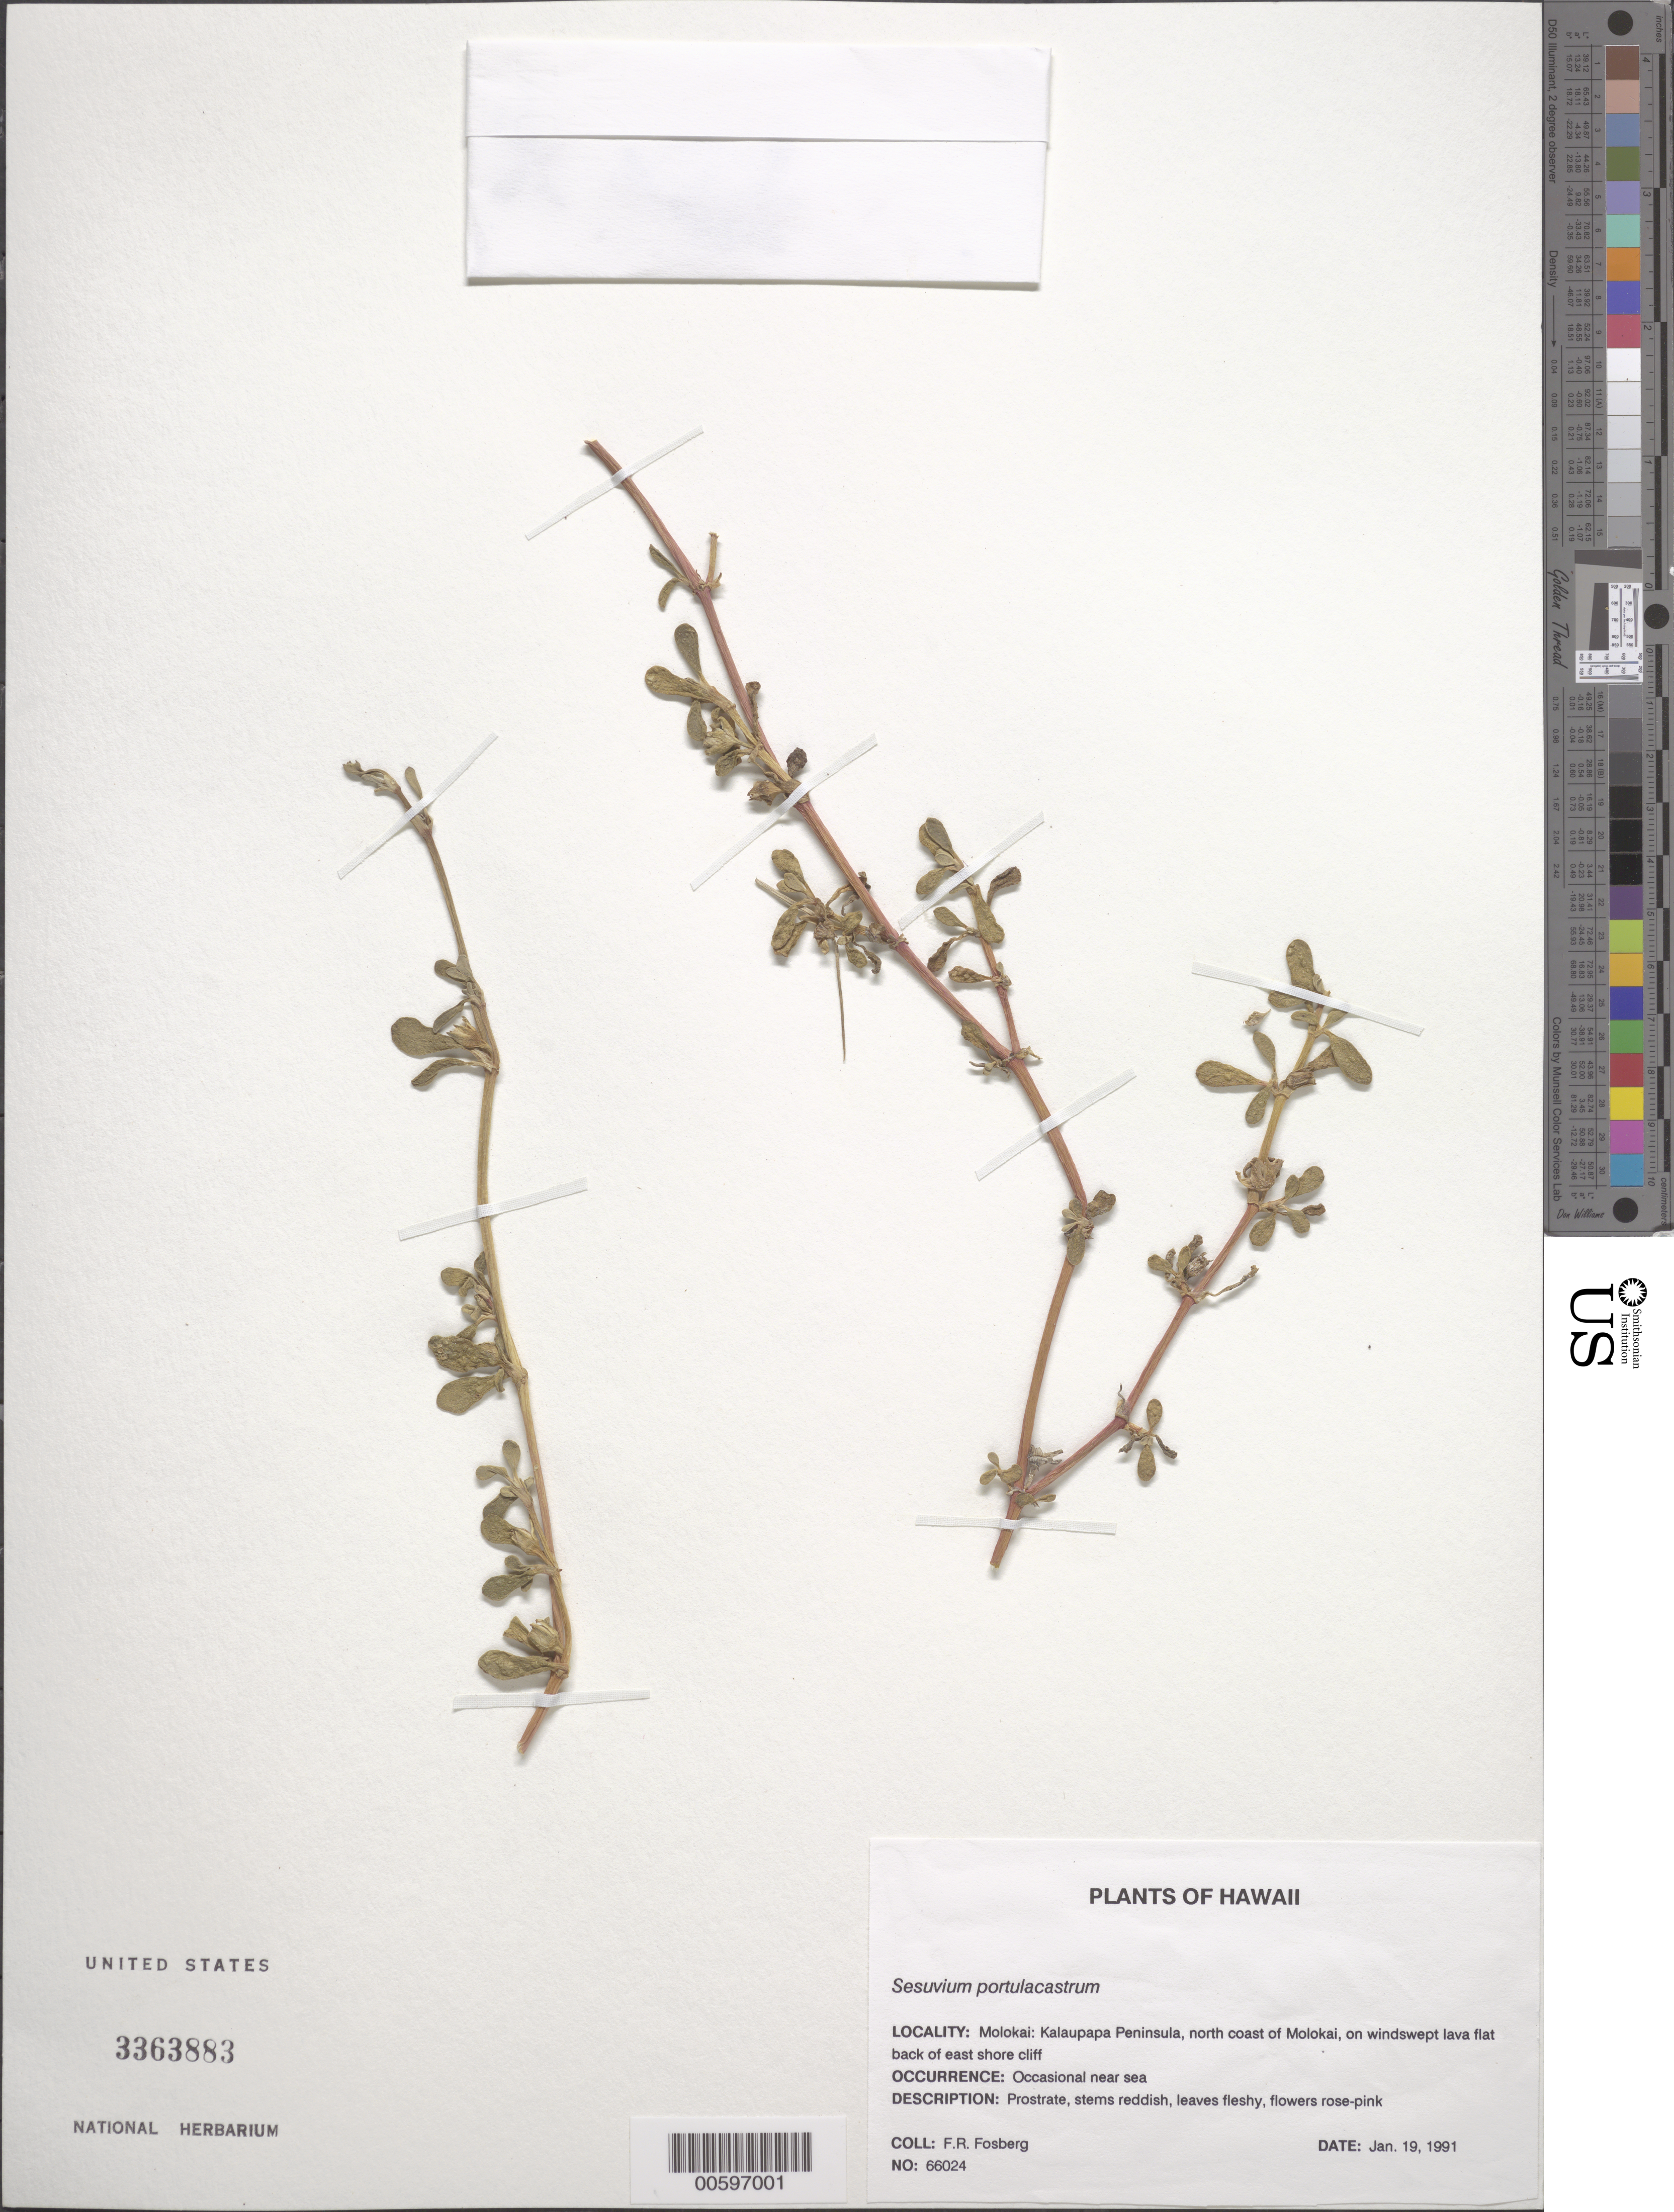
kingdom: Plantae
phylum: Tracheophyta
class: Magnoliopsida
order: Caryophyllales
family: Aizoaceae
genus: Sesuvium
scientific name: Sesuvium portulacastrum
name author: (L.) L.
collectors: F. R. Fosberg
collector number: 66024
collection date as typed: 19 Jan 1991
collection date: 1991-01-19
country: United States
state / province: Hawaii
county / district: Maui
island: Moloka'i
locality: Kalaupapa Peninsula, N coast of Molokai, E shore cliff.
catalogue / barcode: US 3363883